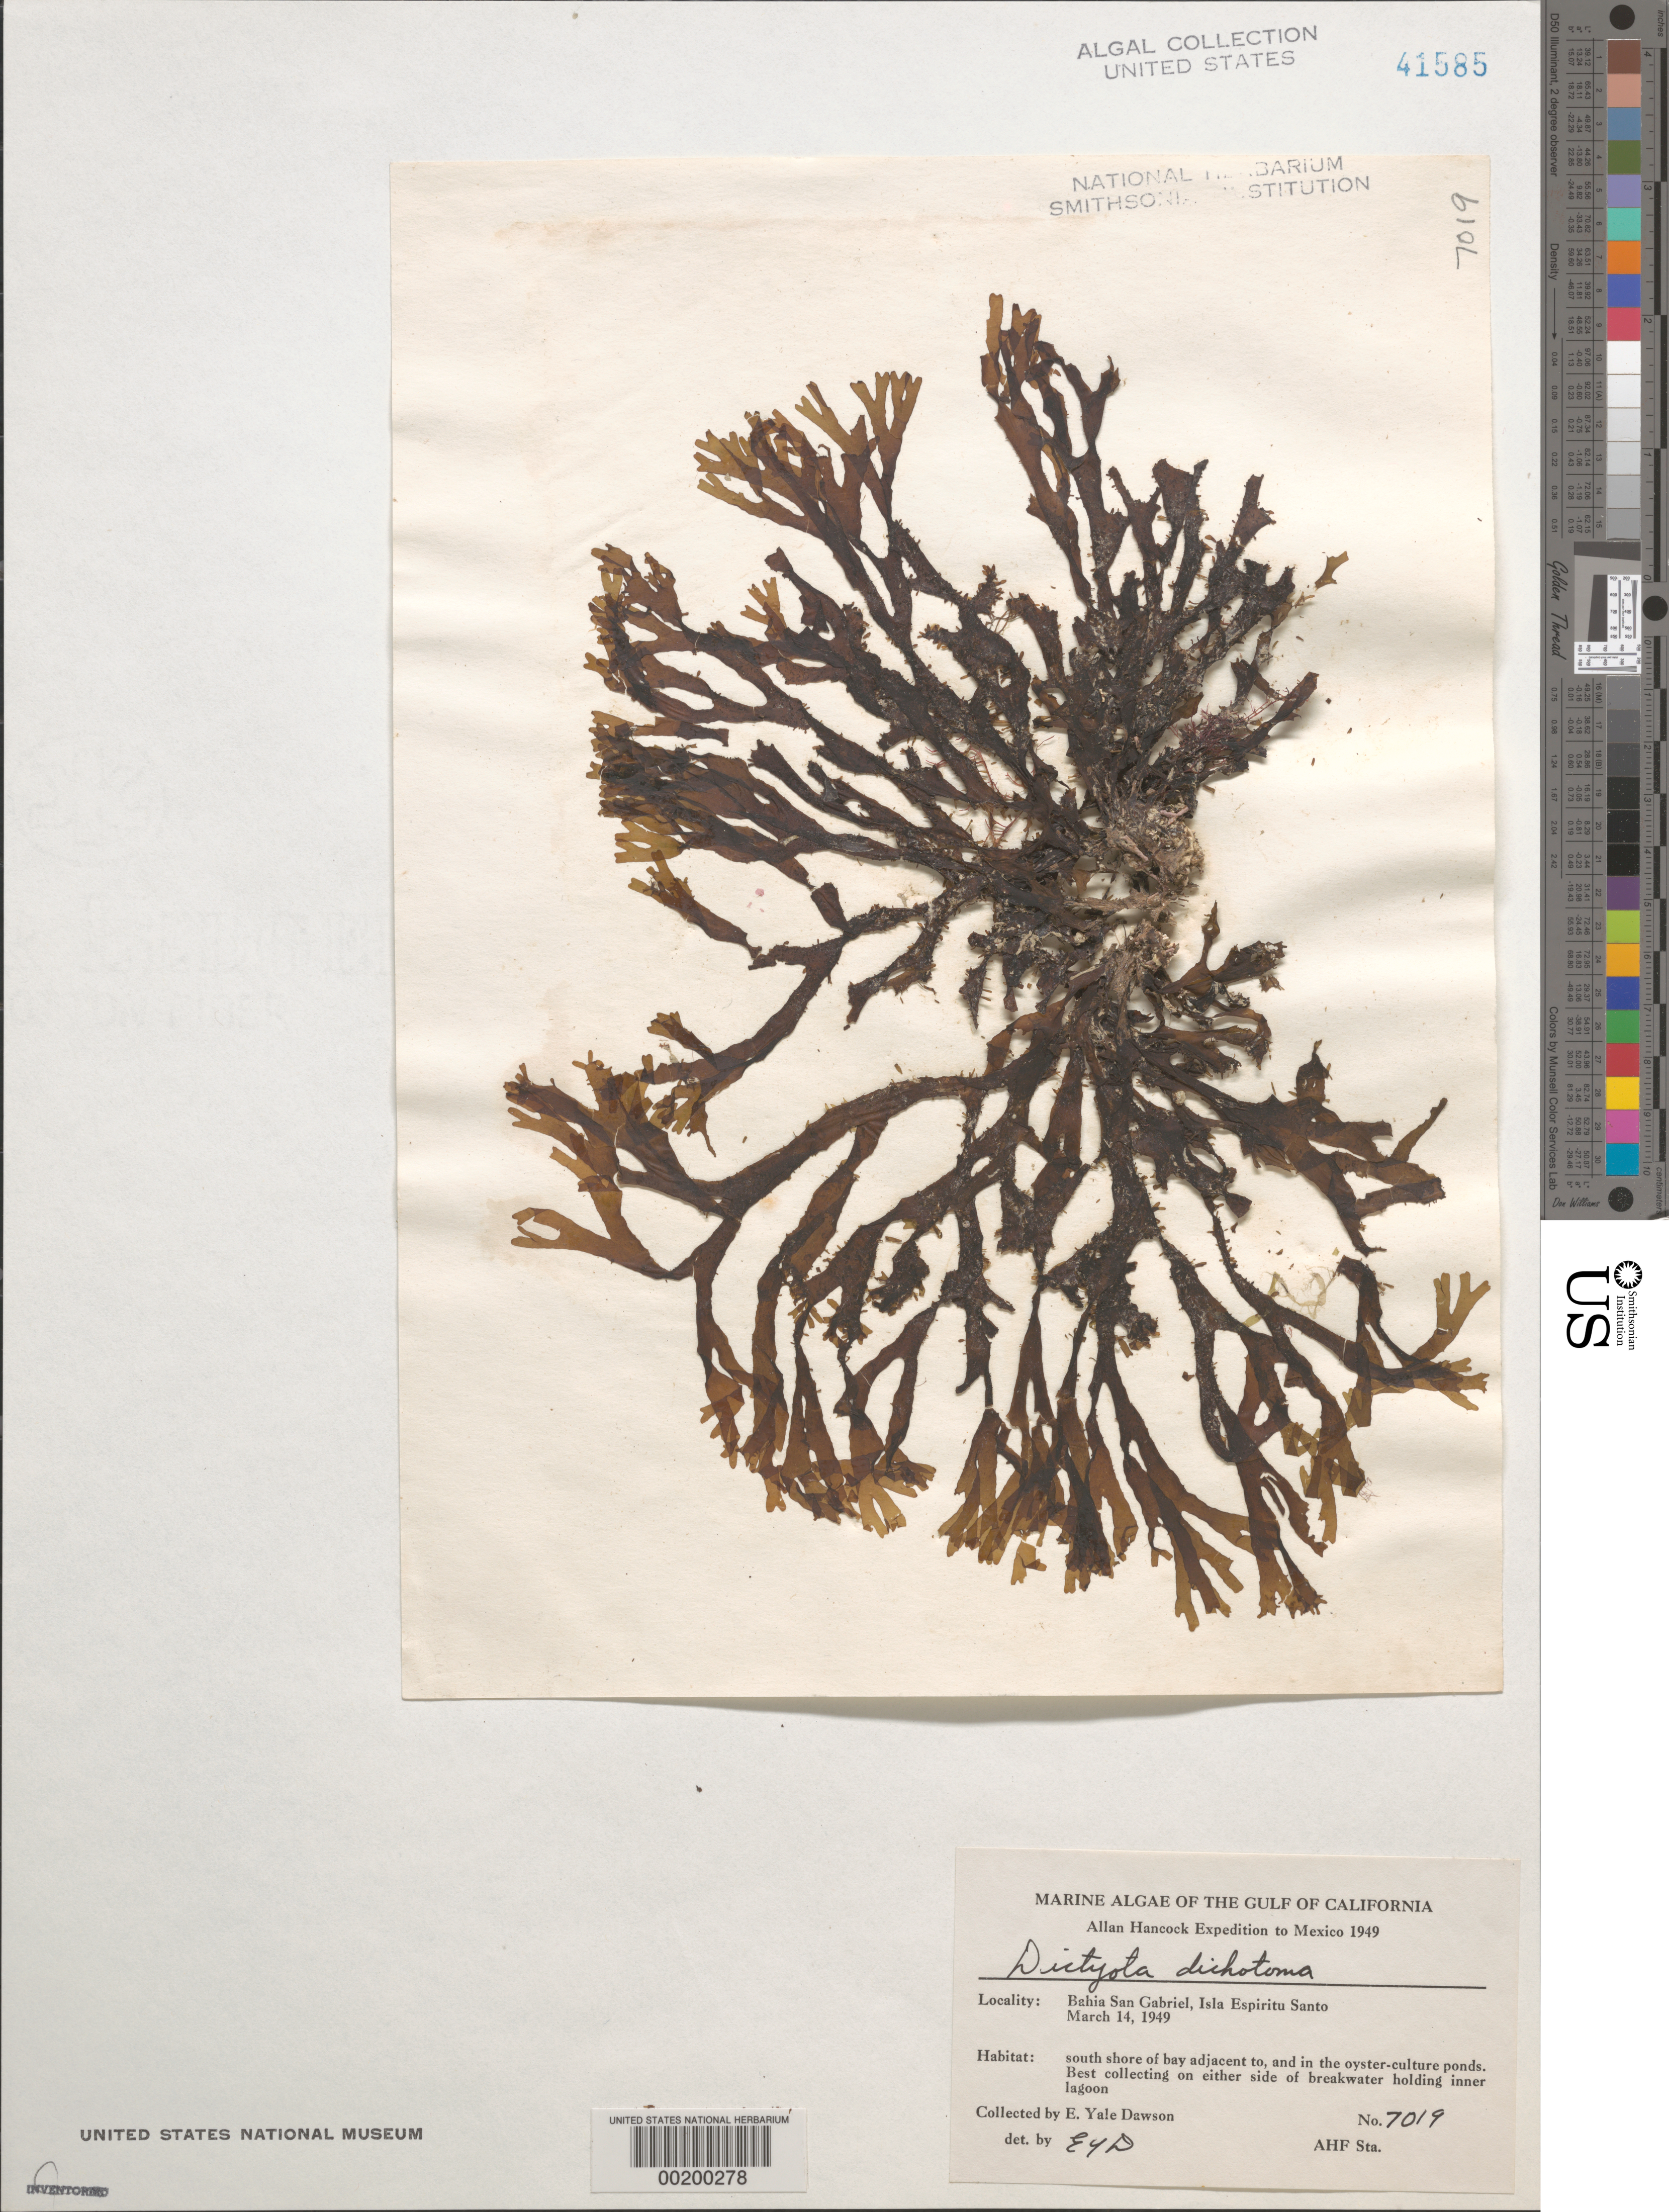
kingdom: Chromista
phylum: Ochrophyta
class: Phaeophyceae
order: Dictyotales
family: Dictyotaceae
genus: Dictyota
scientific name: Dictyota dichotoma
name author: (Huds.) J.V.Lamouroux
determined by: Dawson, E. Y.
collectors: E. Y. Dawson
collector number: EYD 7019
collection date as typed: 14 Mar 1949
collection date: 1949-03-14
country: Mexico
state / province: Baja California Sur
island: Isla Espiritu Santo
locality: Bahia San Gabriel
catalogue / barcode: US 41585